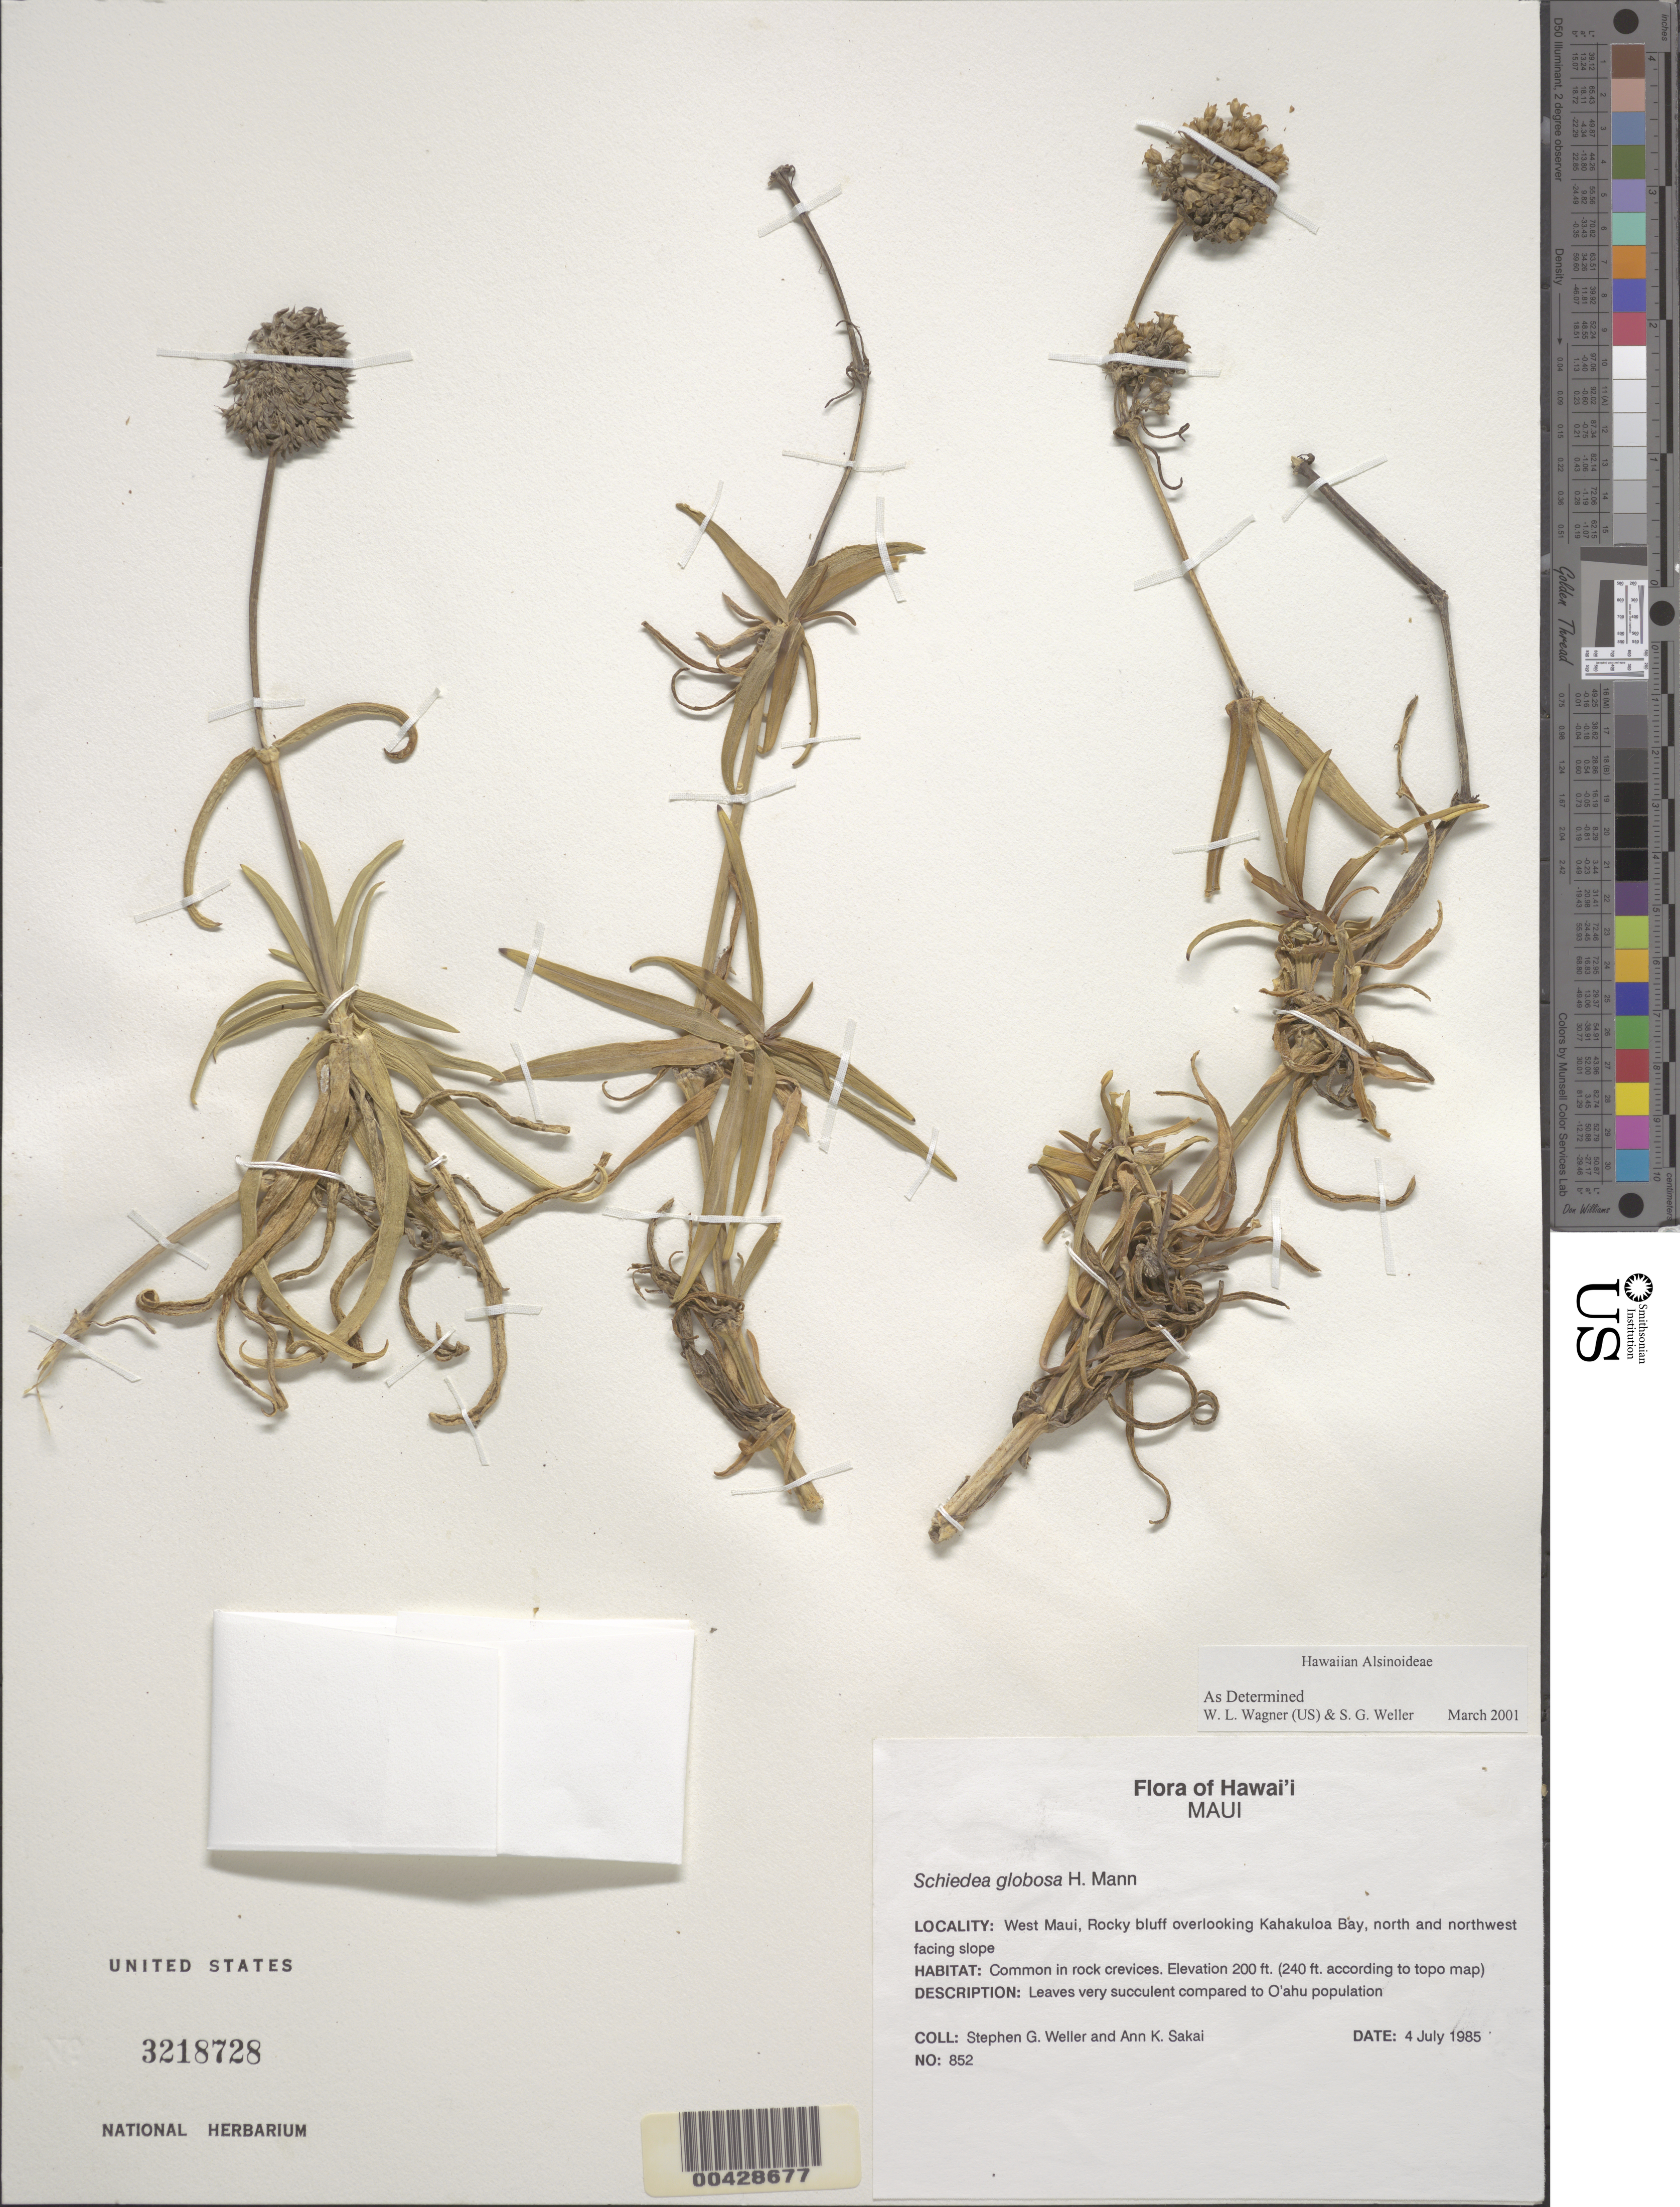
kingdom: Plantae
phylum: Tracheophyta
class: Magnoliopsida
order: Caryophyllales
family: Caryophyllaceae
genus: Schiedea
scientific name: Schiedea globosa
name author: H. Mann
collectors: S. G. Weller & A. Sakai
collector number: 852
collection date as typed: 4 Jul 1985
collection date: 1985-07-04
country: United States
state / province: Hawaii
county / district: Maui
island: Maui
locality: West Maui, rocky bluff overlooking Kahakuloa Bay, north and northwest facing slope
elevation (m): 656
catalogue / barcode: US 3218728